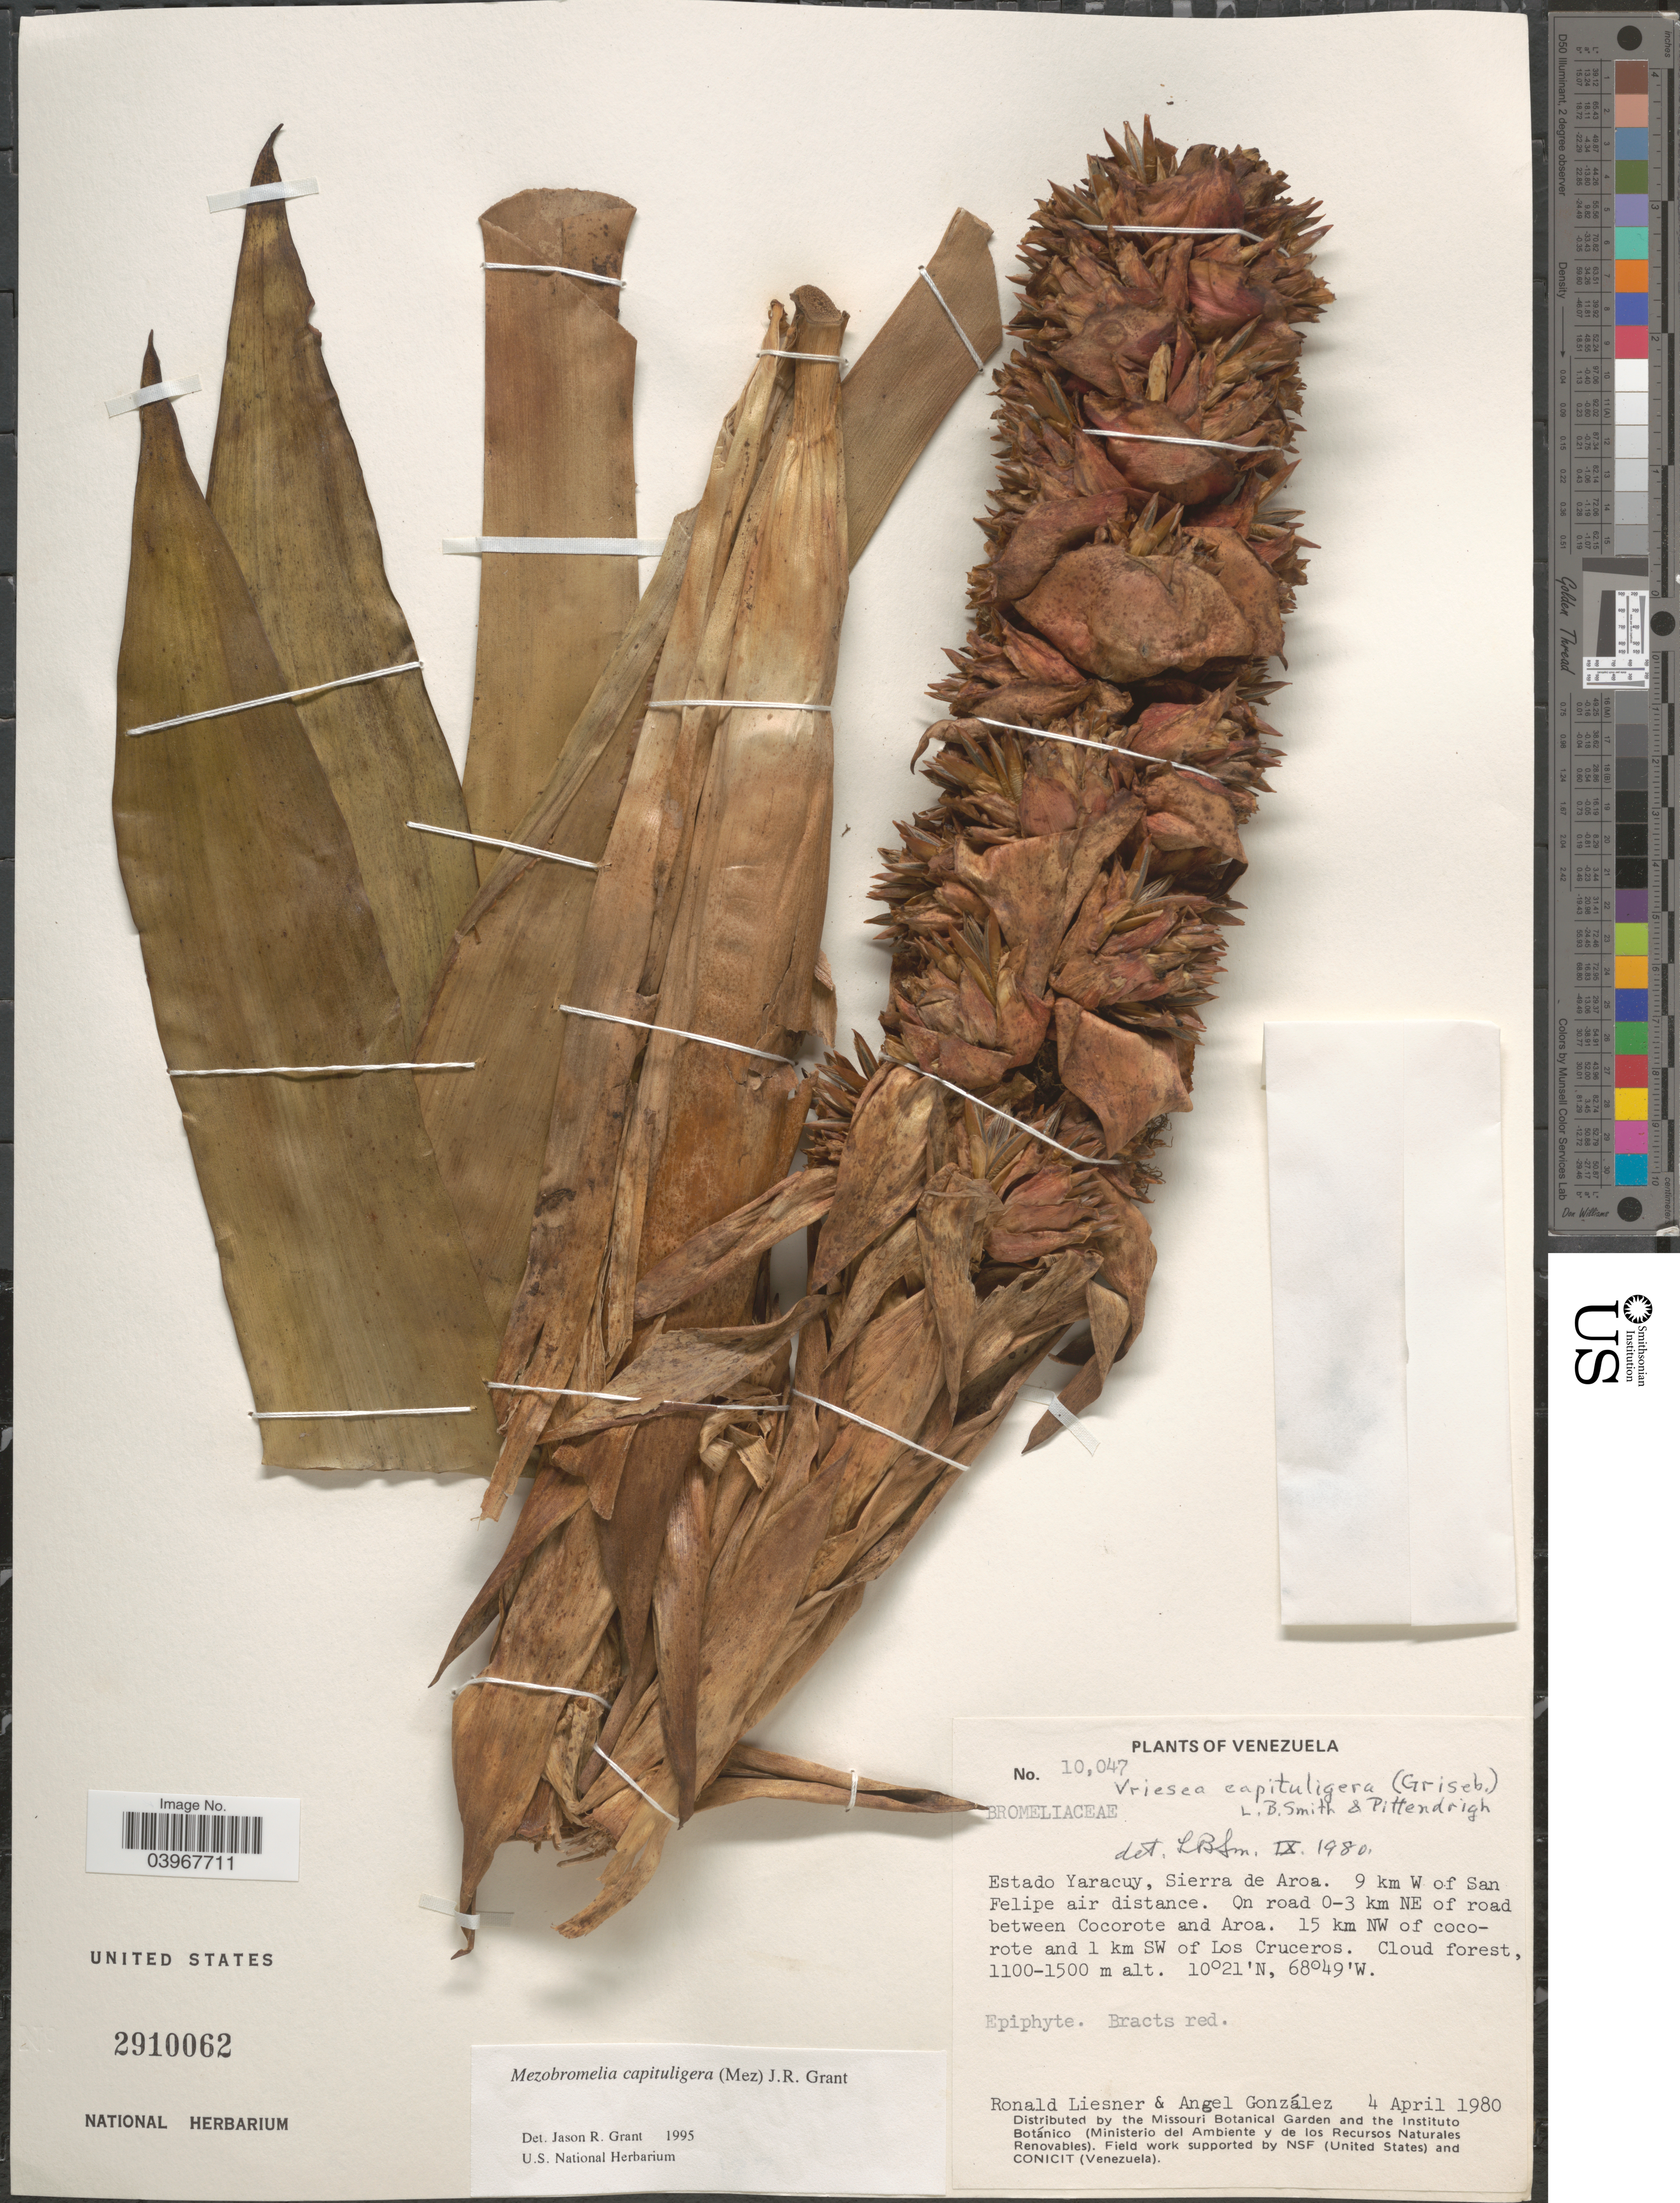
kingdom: Plantae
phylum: Tracheophyta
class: Liliopsida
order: Poales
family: Bromeliaceae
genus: Mezobromelia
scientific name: Mezobromelia capituligera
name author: (Griseb.) J.R. Grant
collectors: R. L. Liesner & A. C. González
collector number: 10047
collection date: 1980-04-04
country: Venezuela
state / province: Yaracuy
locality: Estado Yaracuy, Sierra de Aroa. 9 km W of San Felipe air distance. On road 0-3 km NE of road between Cocorote and Aroa. 15 km NW of cocorote and 1 km SW of Los Cruceros. Cloud forest.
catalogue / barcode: US 2910062